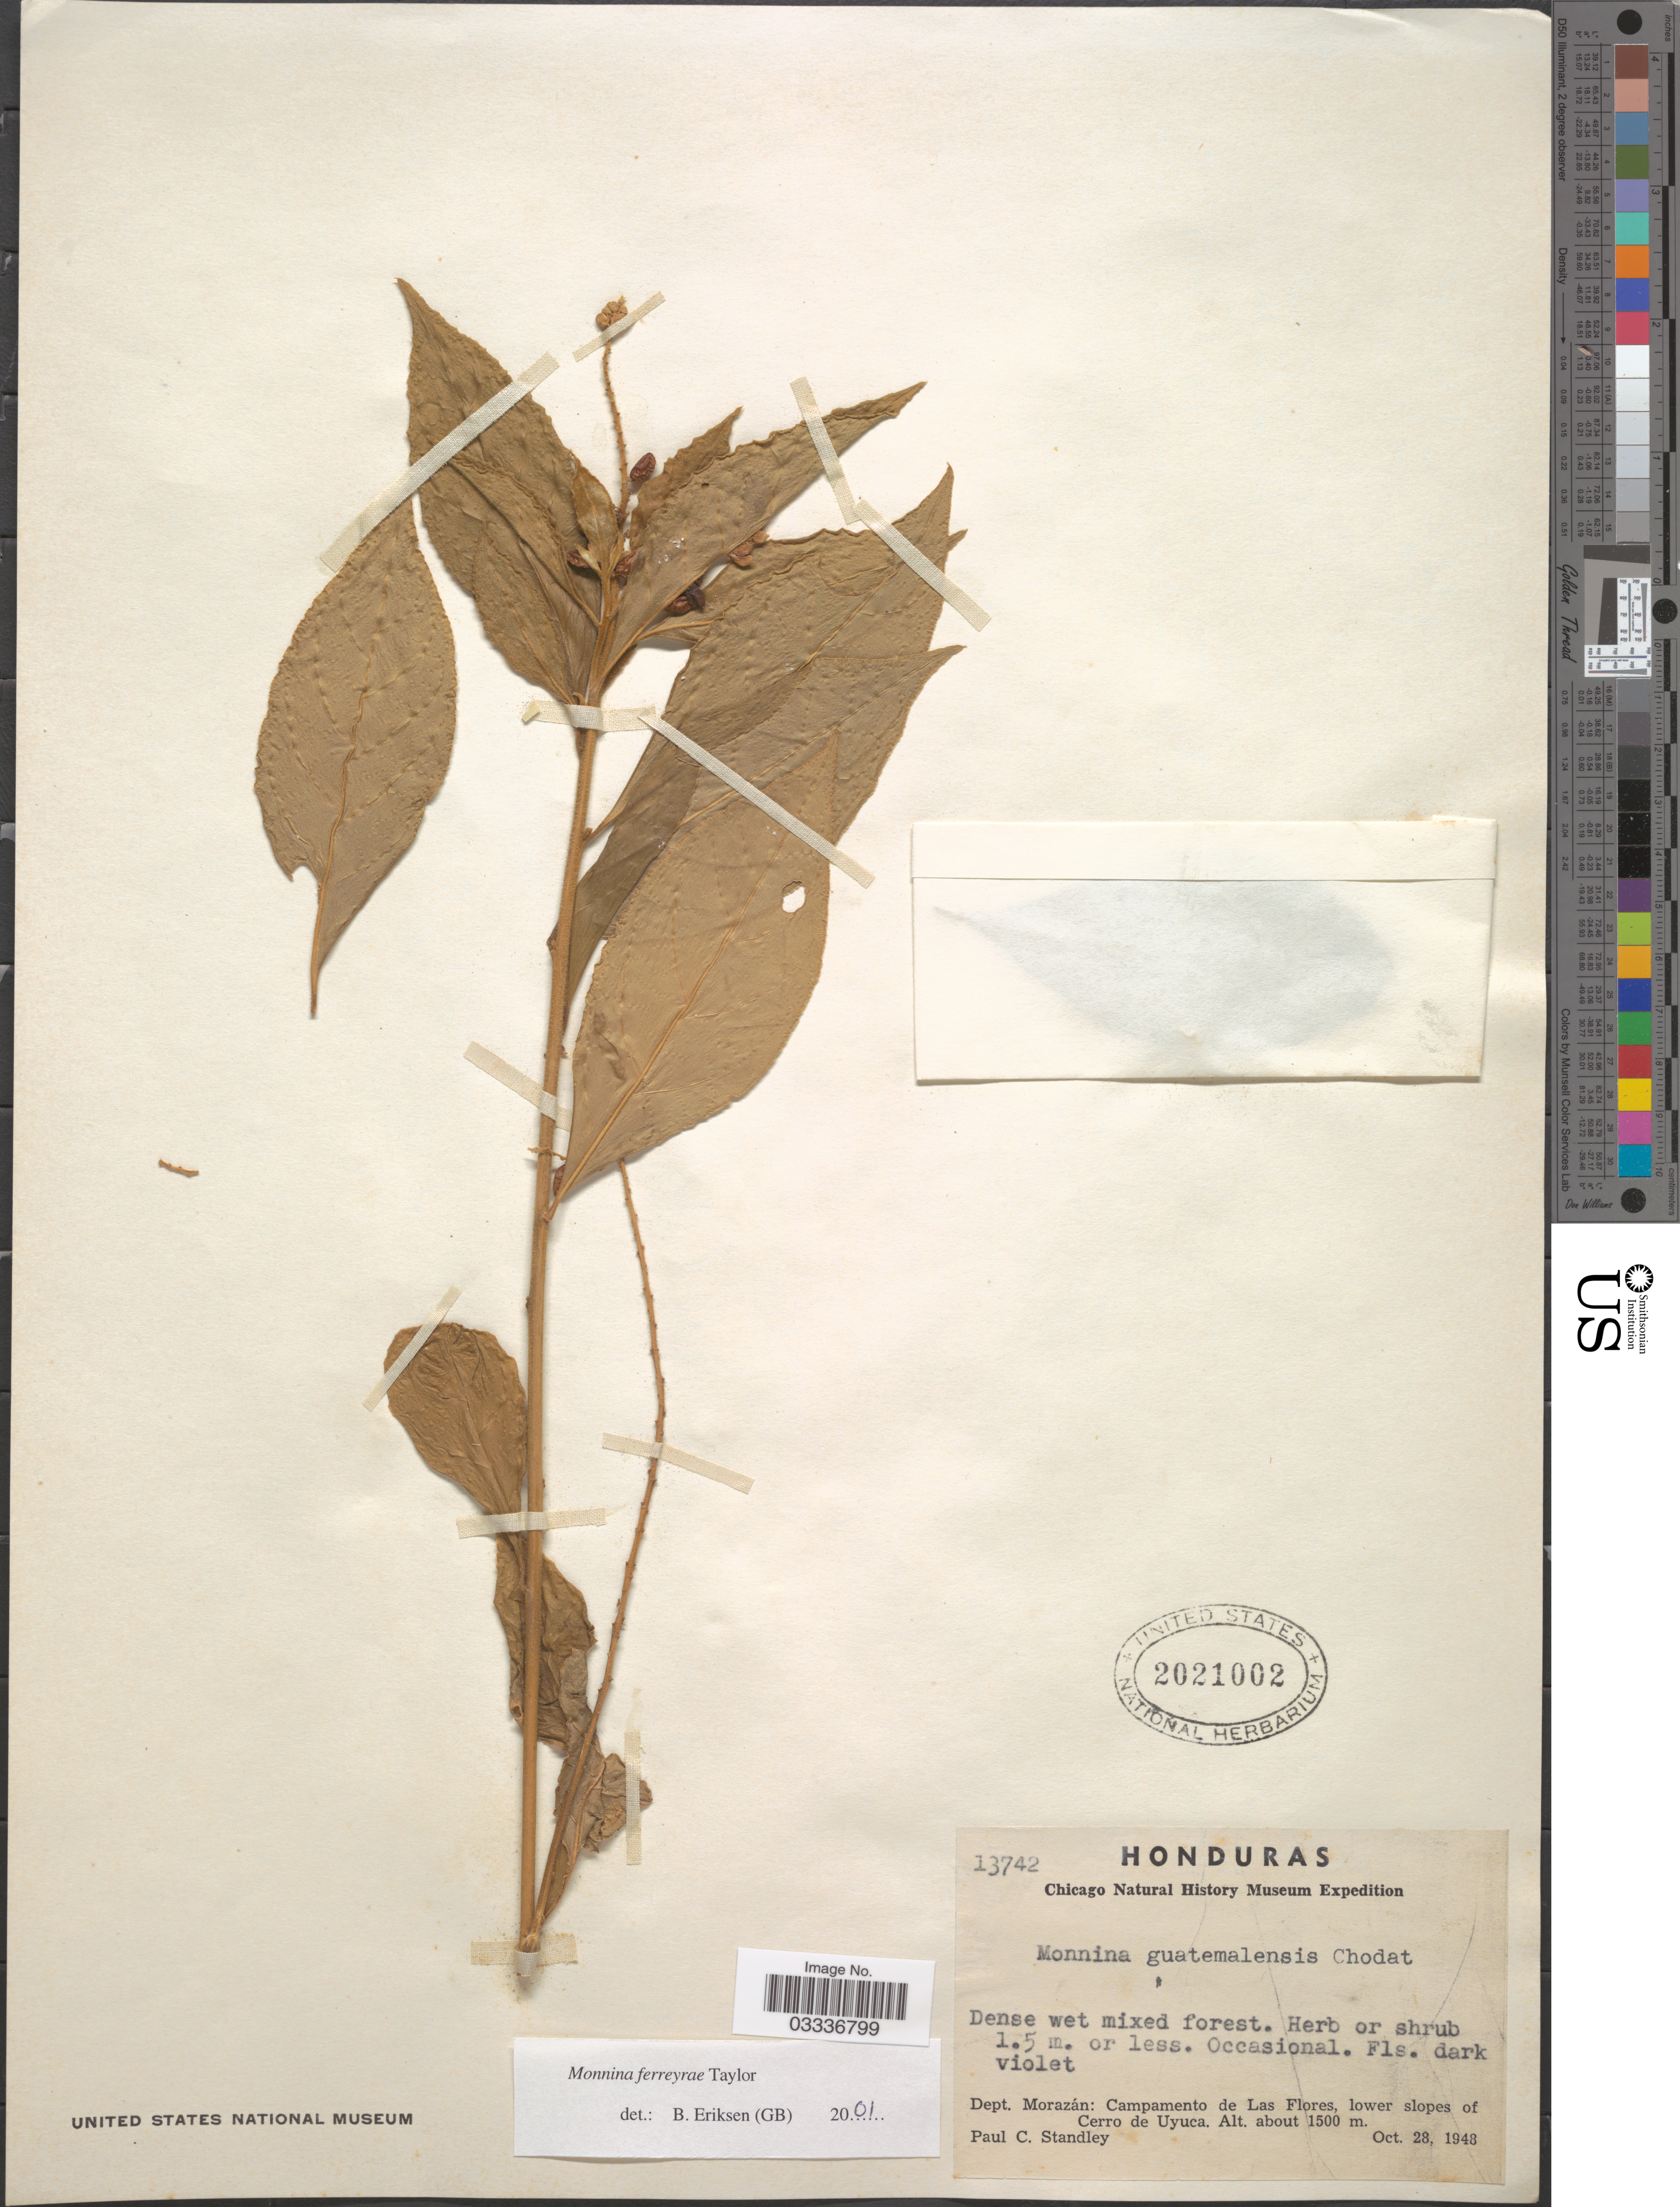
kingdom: Plantae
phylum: Tracheophyta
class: Magnoliopsida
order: Fabales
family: Polygalaceae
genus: Monnina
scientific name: Monnina ferreyrae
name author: C.M. Taylor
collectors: P. C. Standley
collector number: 13742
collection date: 1948-10-28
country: El Salvador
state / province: Morazan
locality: Dept. Morazán: Campamento de Las Flores, lower slopes of Cerro de Uyuca.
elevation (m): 1500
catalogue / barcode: US 2021002